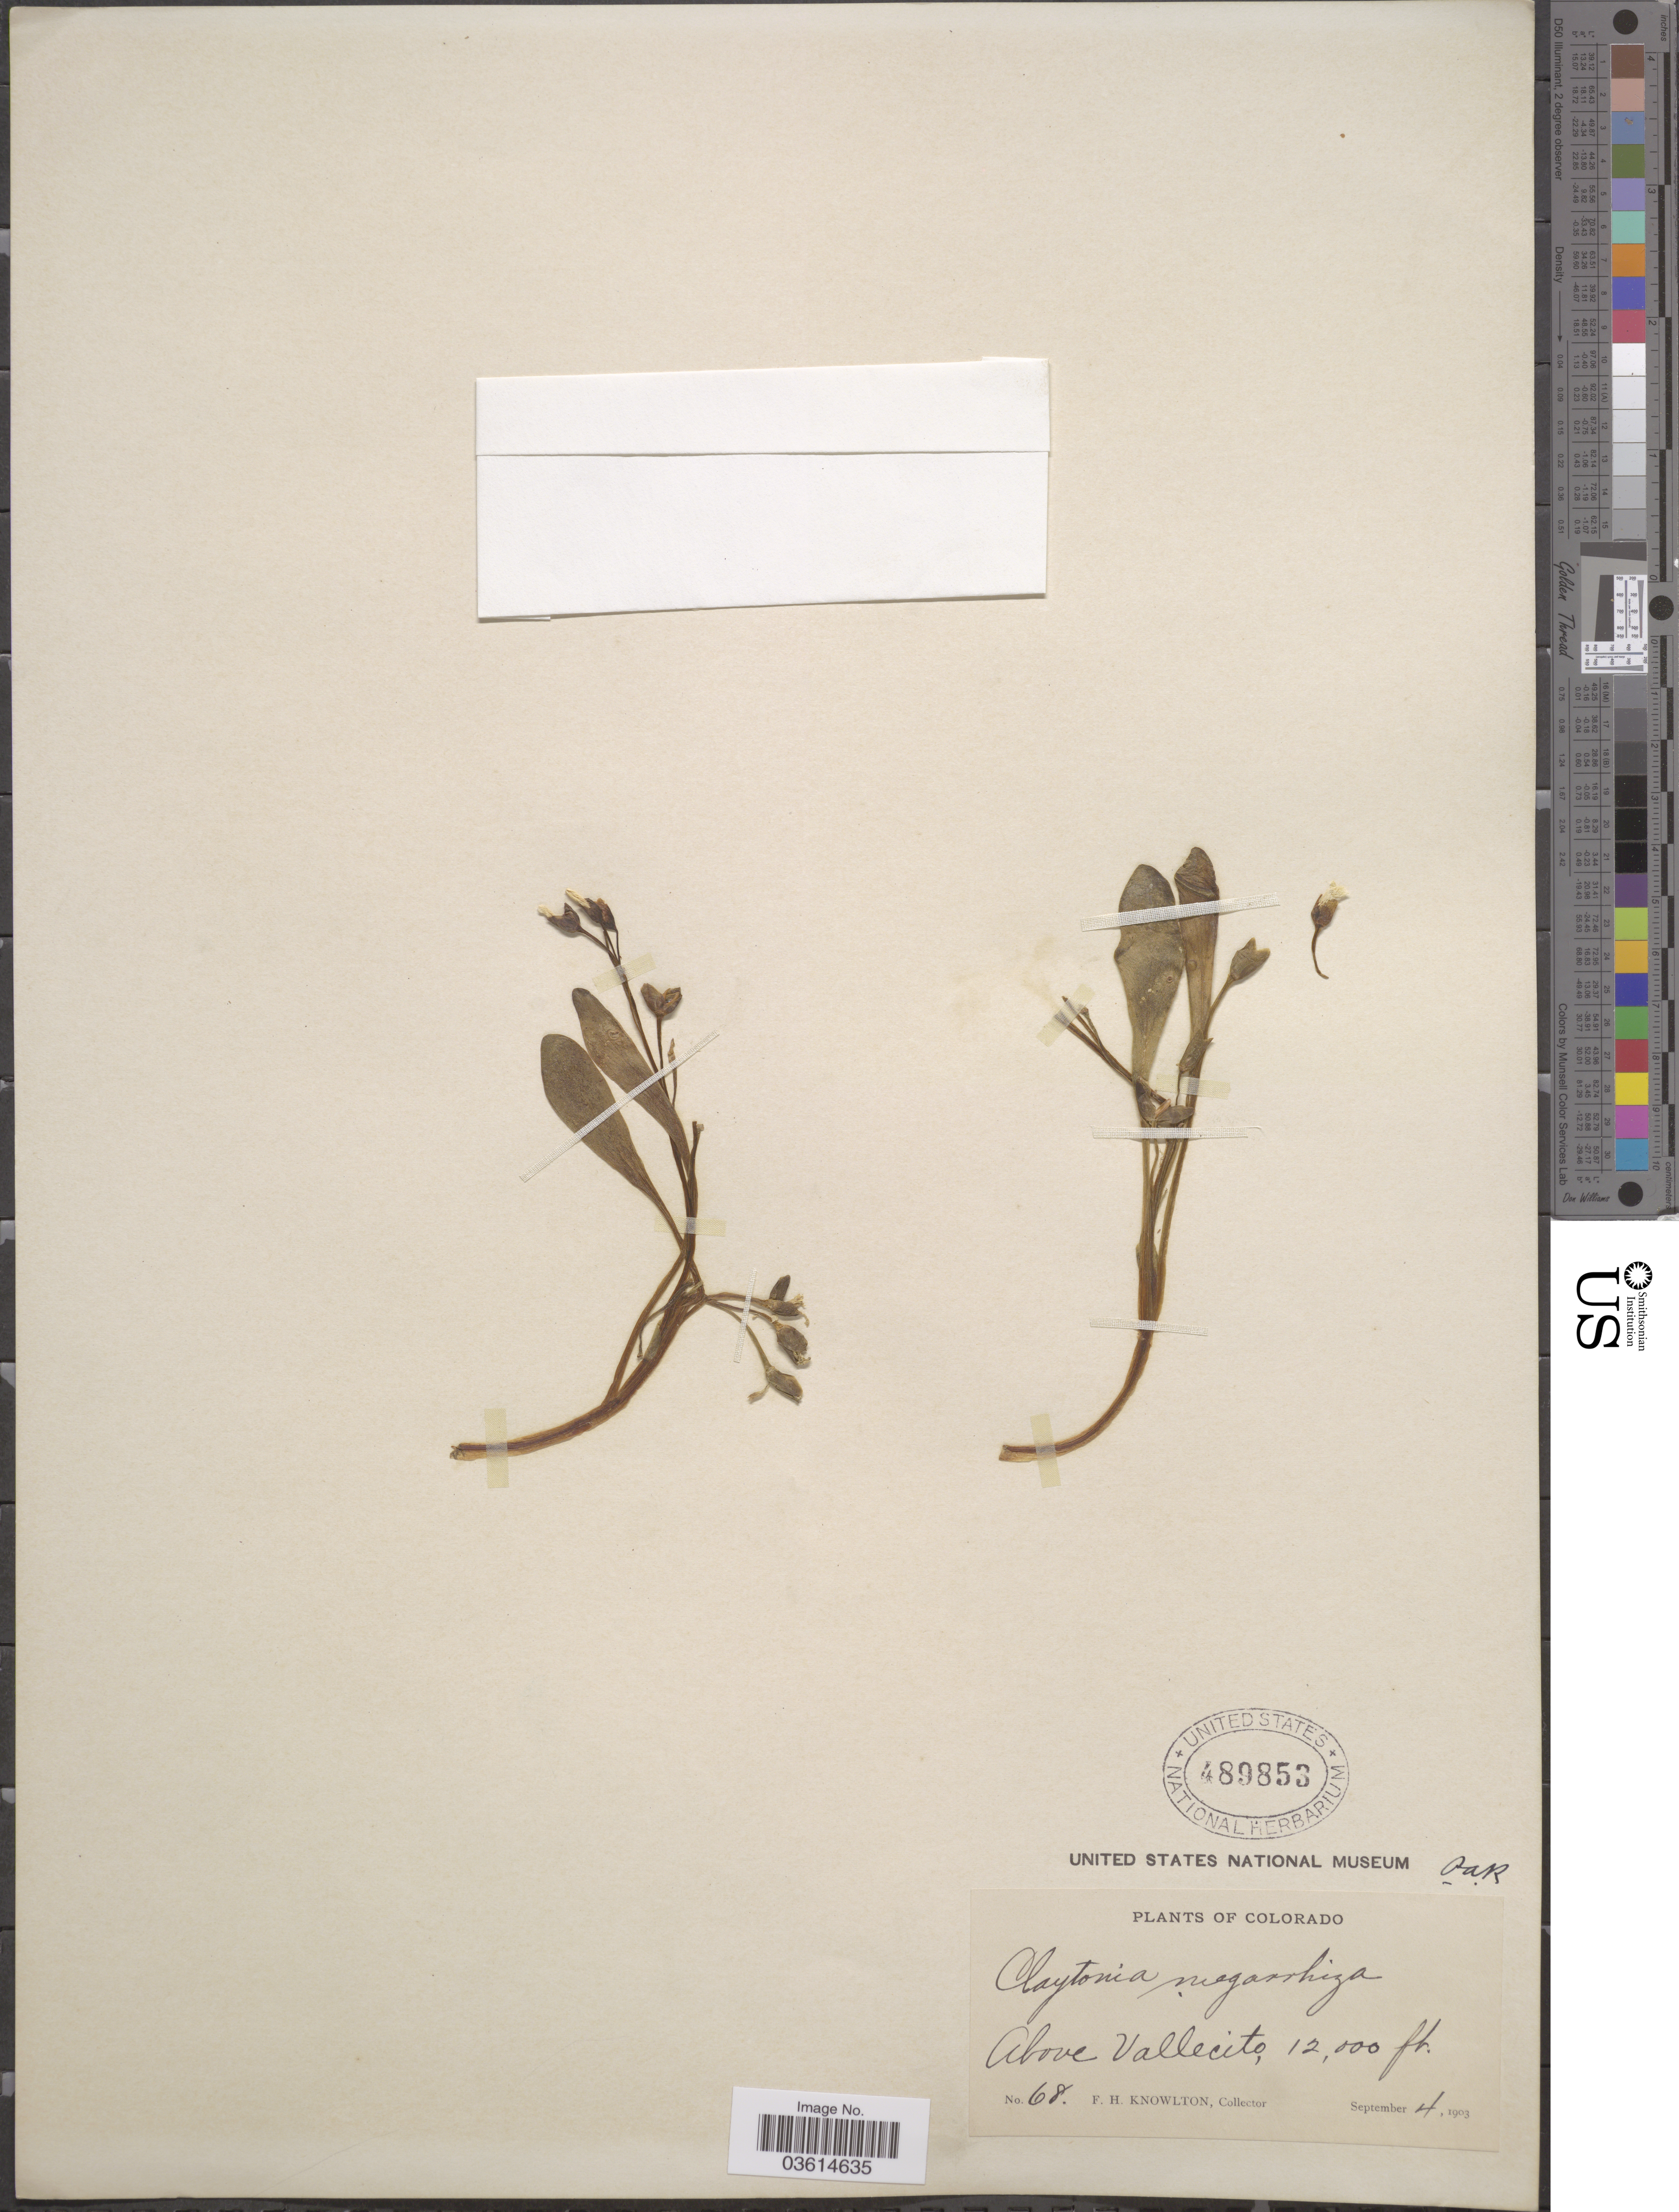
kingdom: Plantae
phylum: Tracheophyta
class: Magnoliopsida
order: Caryophyllales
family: Montiaceae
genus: Claytonia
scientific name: Claytonia megarhiza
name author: (A. Gray) Parry ex S. Watson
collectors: F. H. Knowlton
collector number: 68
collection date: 1903-09-04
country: United States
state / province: Colorado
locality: Above Vallecito.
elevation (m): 3658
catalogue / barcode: US 489853